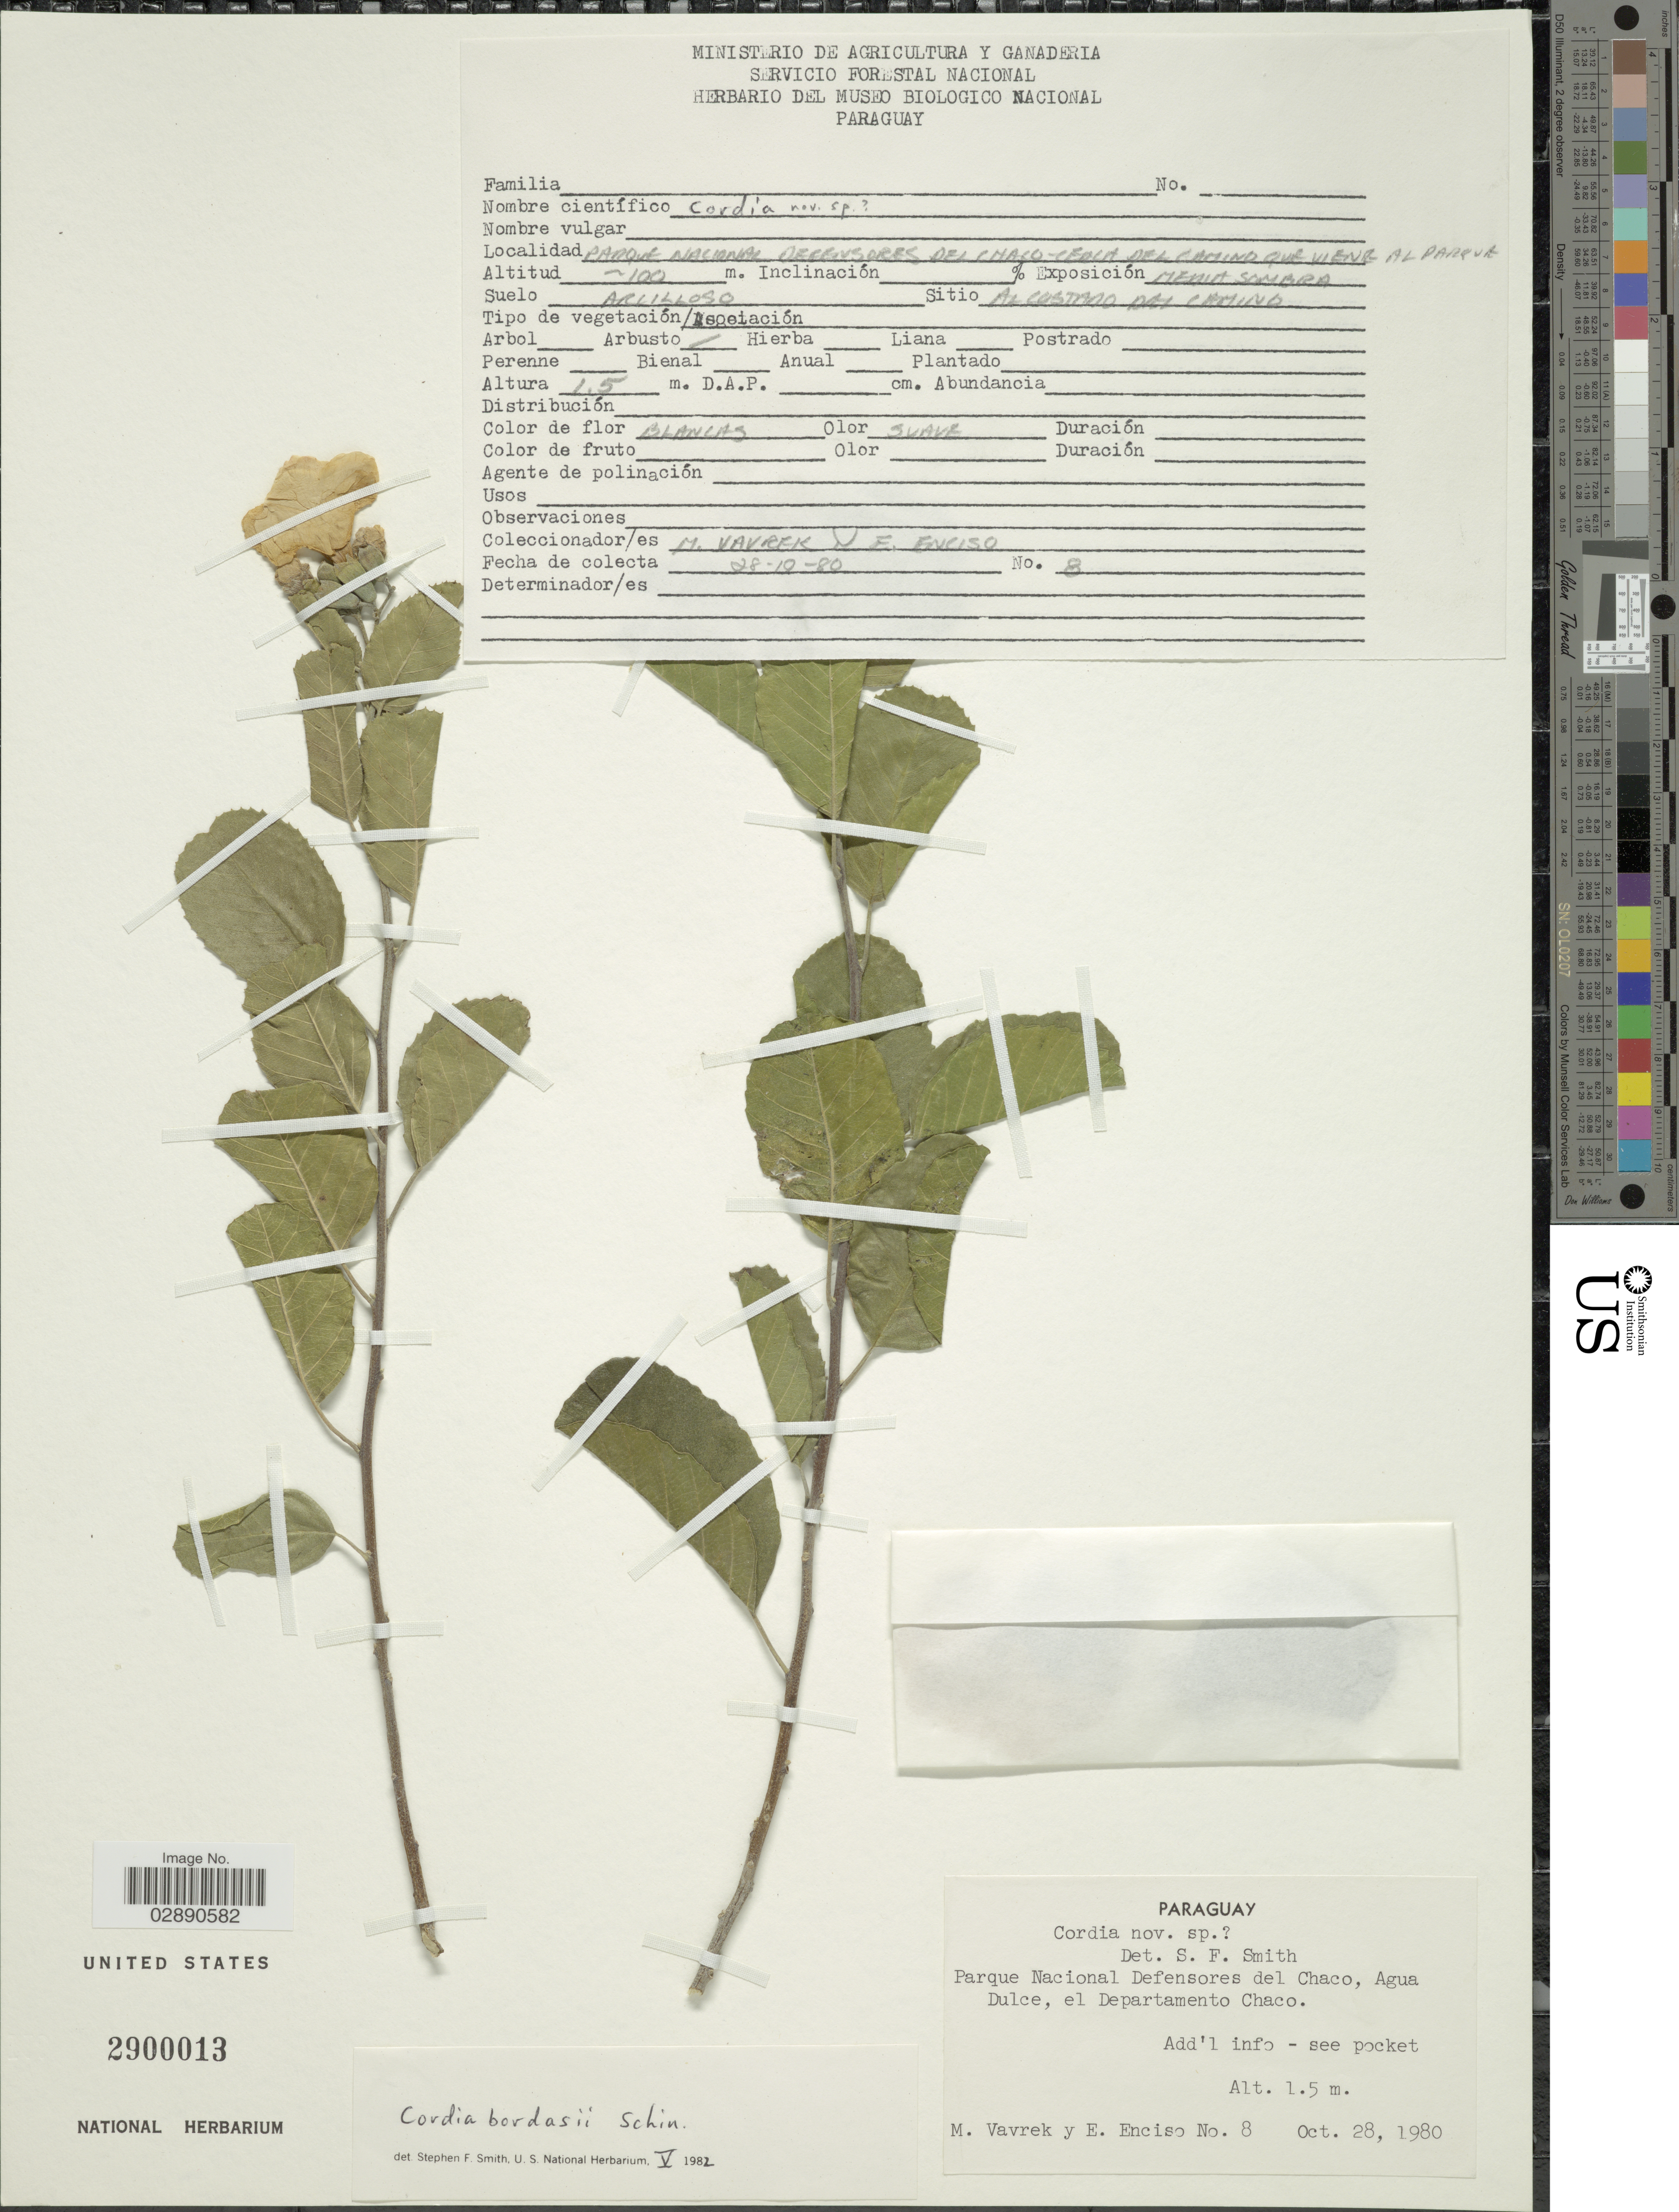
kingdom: Plantae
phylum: Tracheophyta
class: Magnoliopsida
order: Boraginales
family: Cordiaceae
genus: Cordia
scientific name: Cordia bordasii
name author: Schinini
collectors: M. Vavrek & E. Enciso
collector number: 8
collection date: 1980-10-28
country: Paraguay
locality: Parque Nacional Defensores del Chaco, Agua Dulce, el Departamento Chaco.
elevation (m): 100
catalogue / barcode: US 2900013